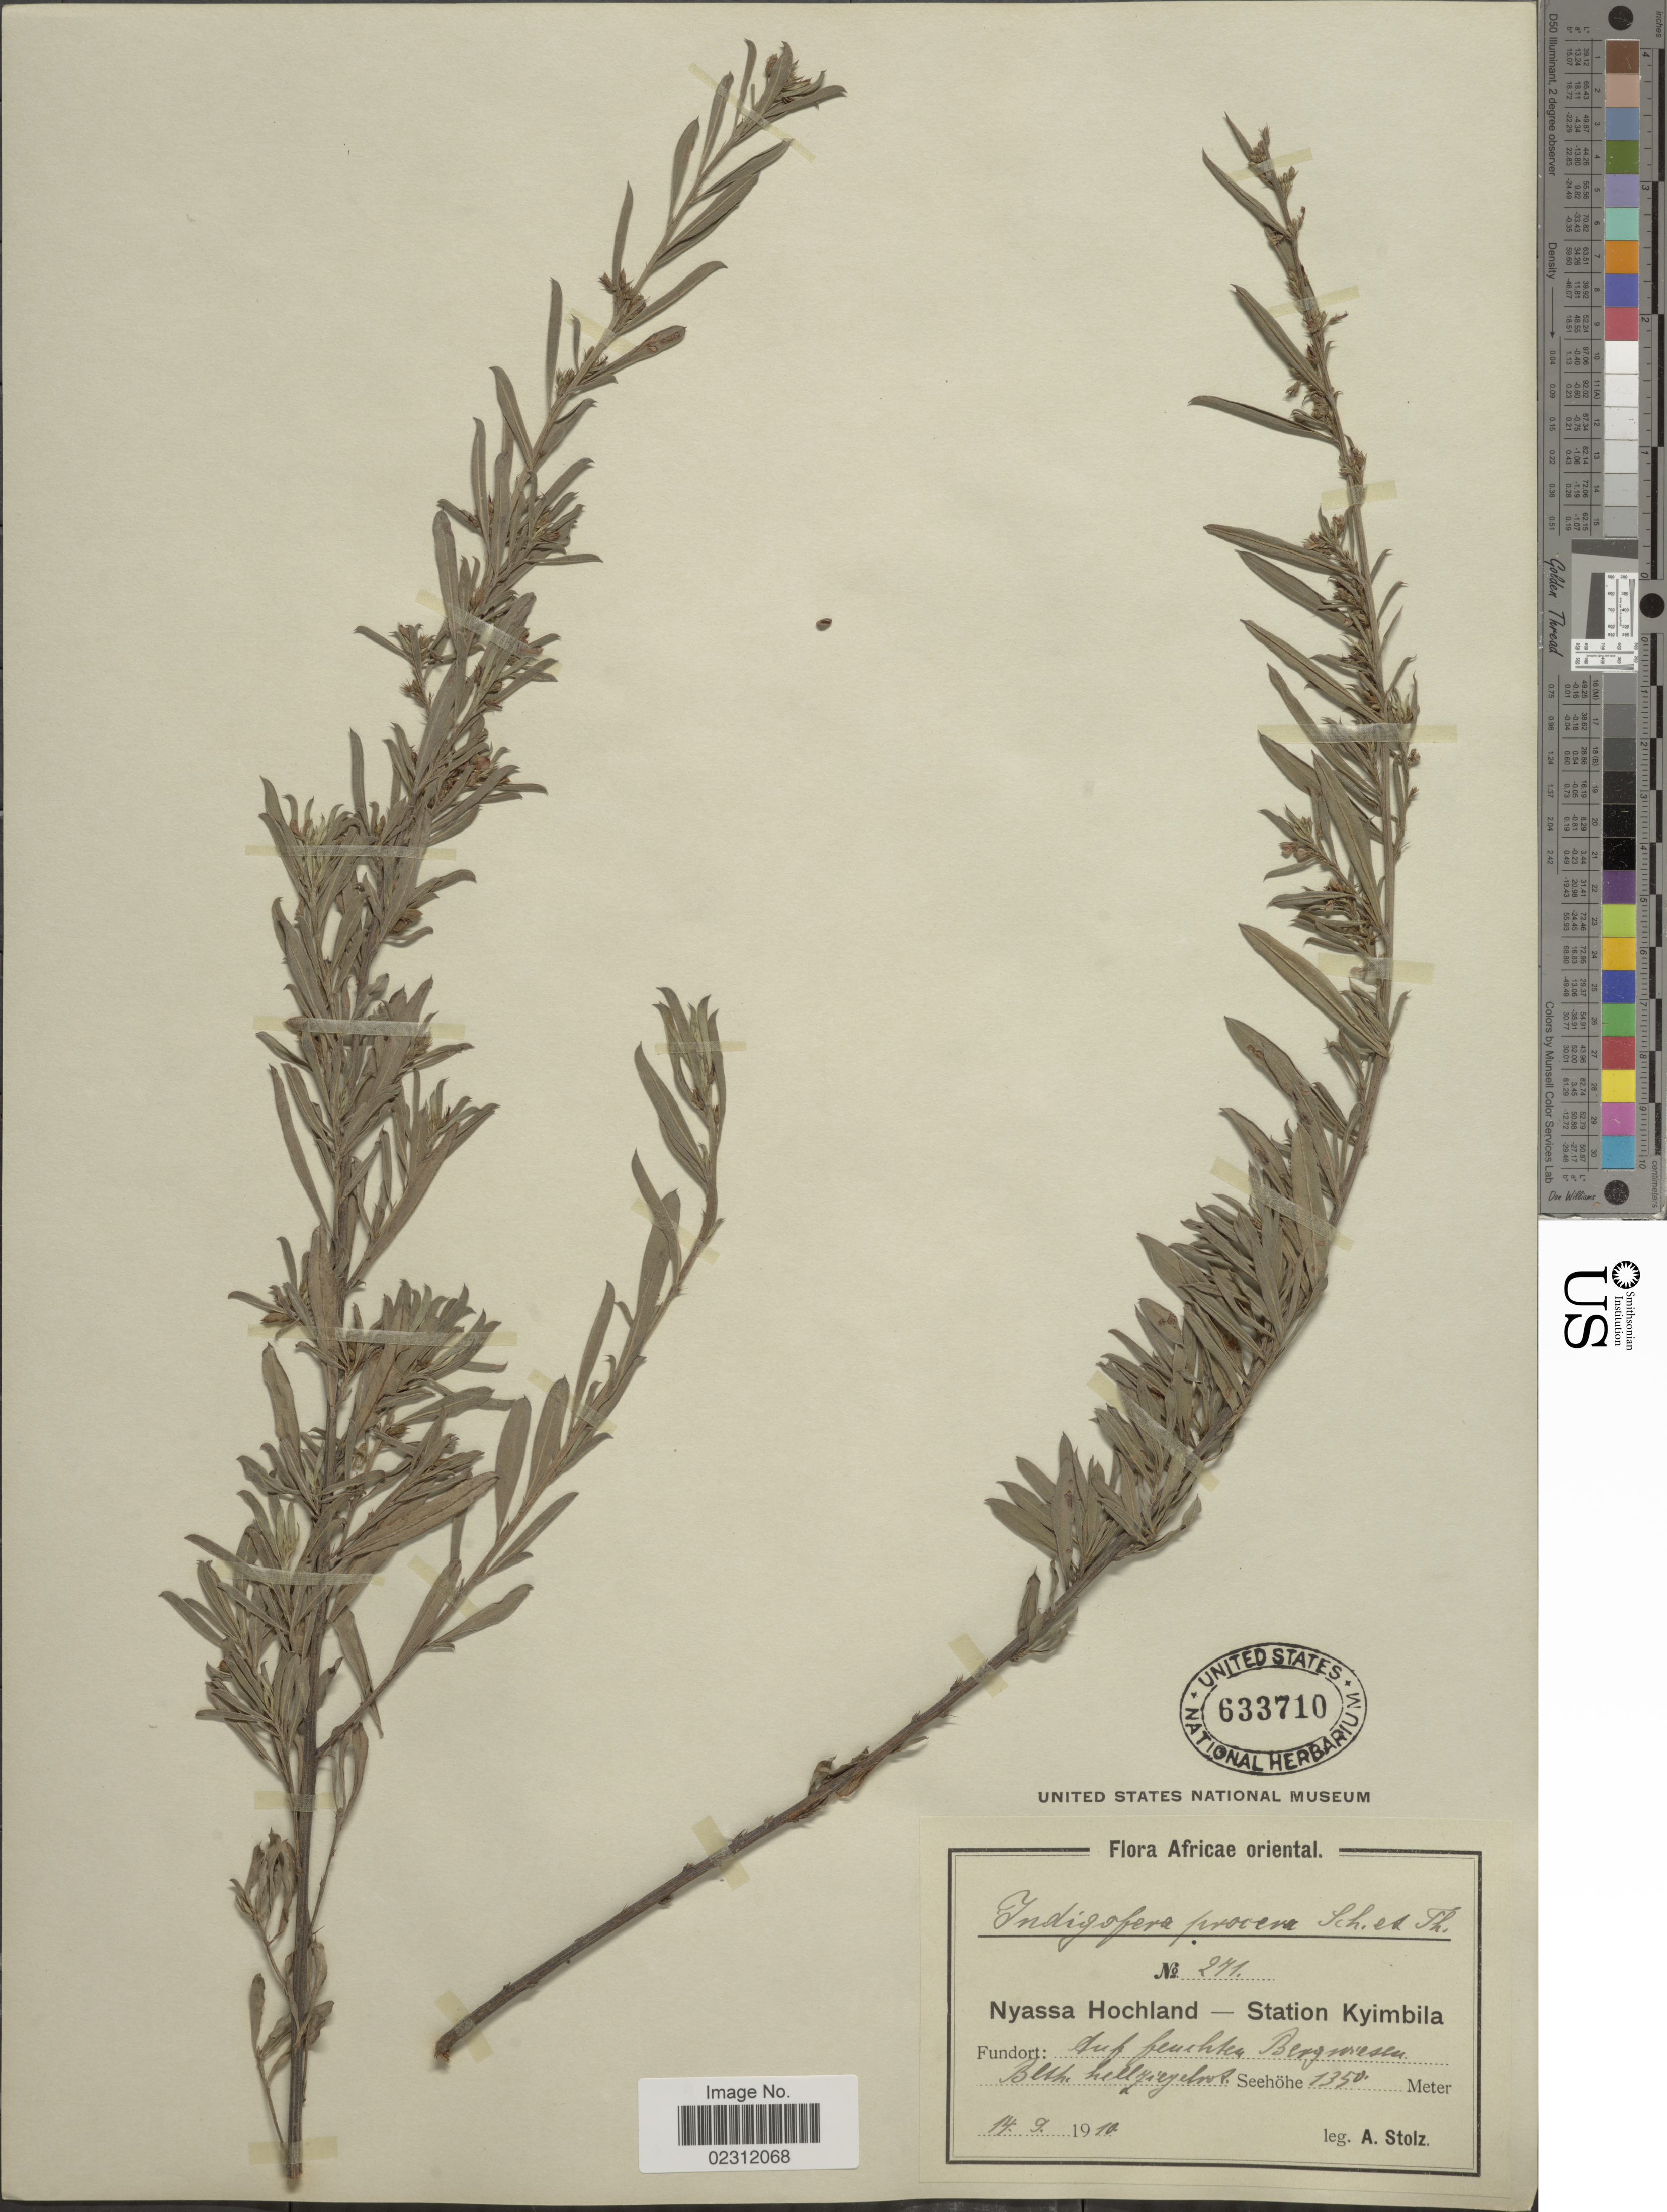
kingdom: Plantae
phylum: Tracheophyta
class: Magnoliopsida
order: Fabales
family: Fabaceae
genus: Indigofera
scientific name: Indigofera procera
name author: Schumach. & Thonn.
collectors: A. Stolz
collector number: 271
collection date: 1910-09-14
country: Tanzania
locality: Nyassa Hochland, Station Kyimbila, Africae oriental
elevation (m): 1350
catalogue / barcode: US 633710